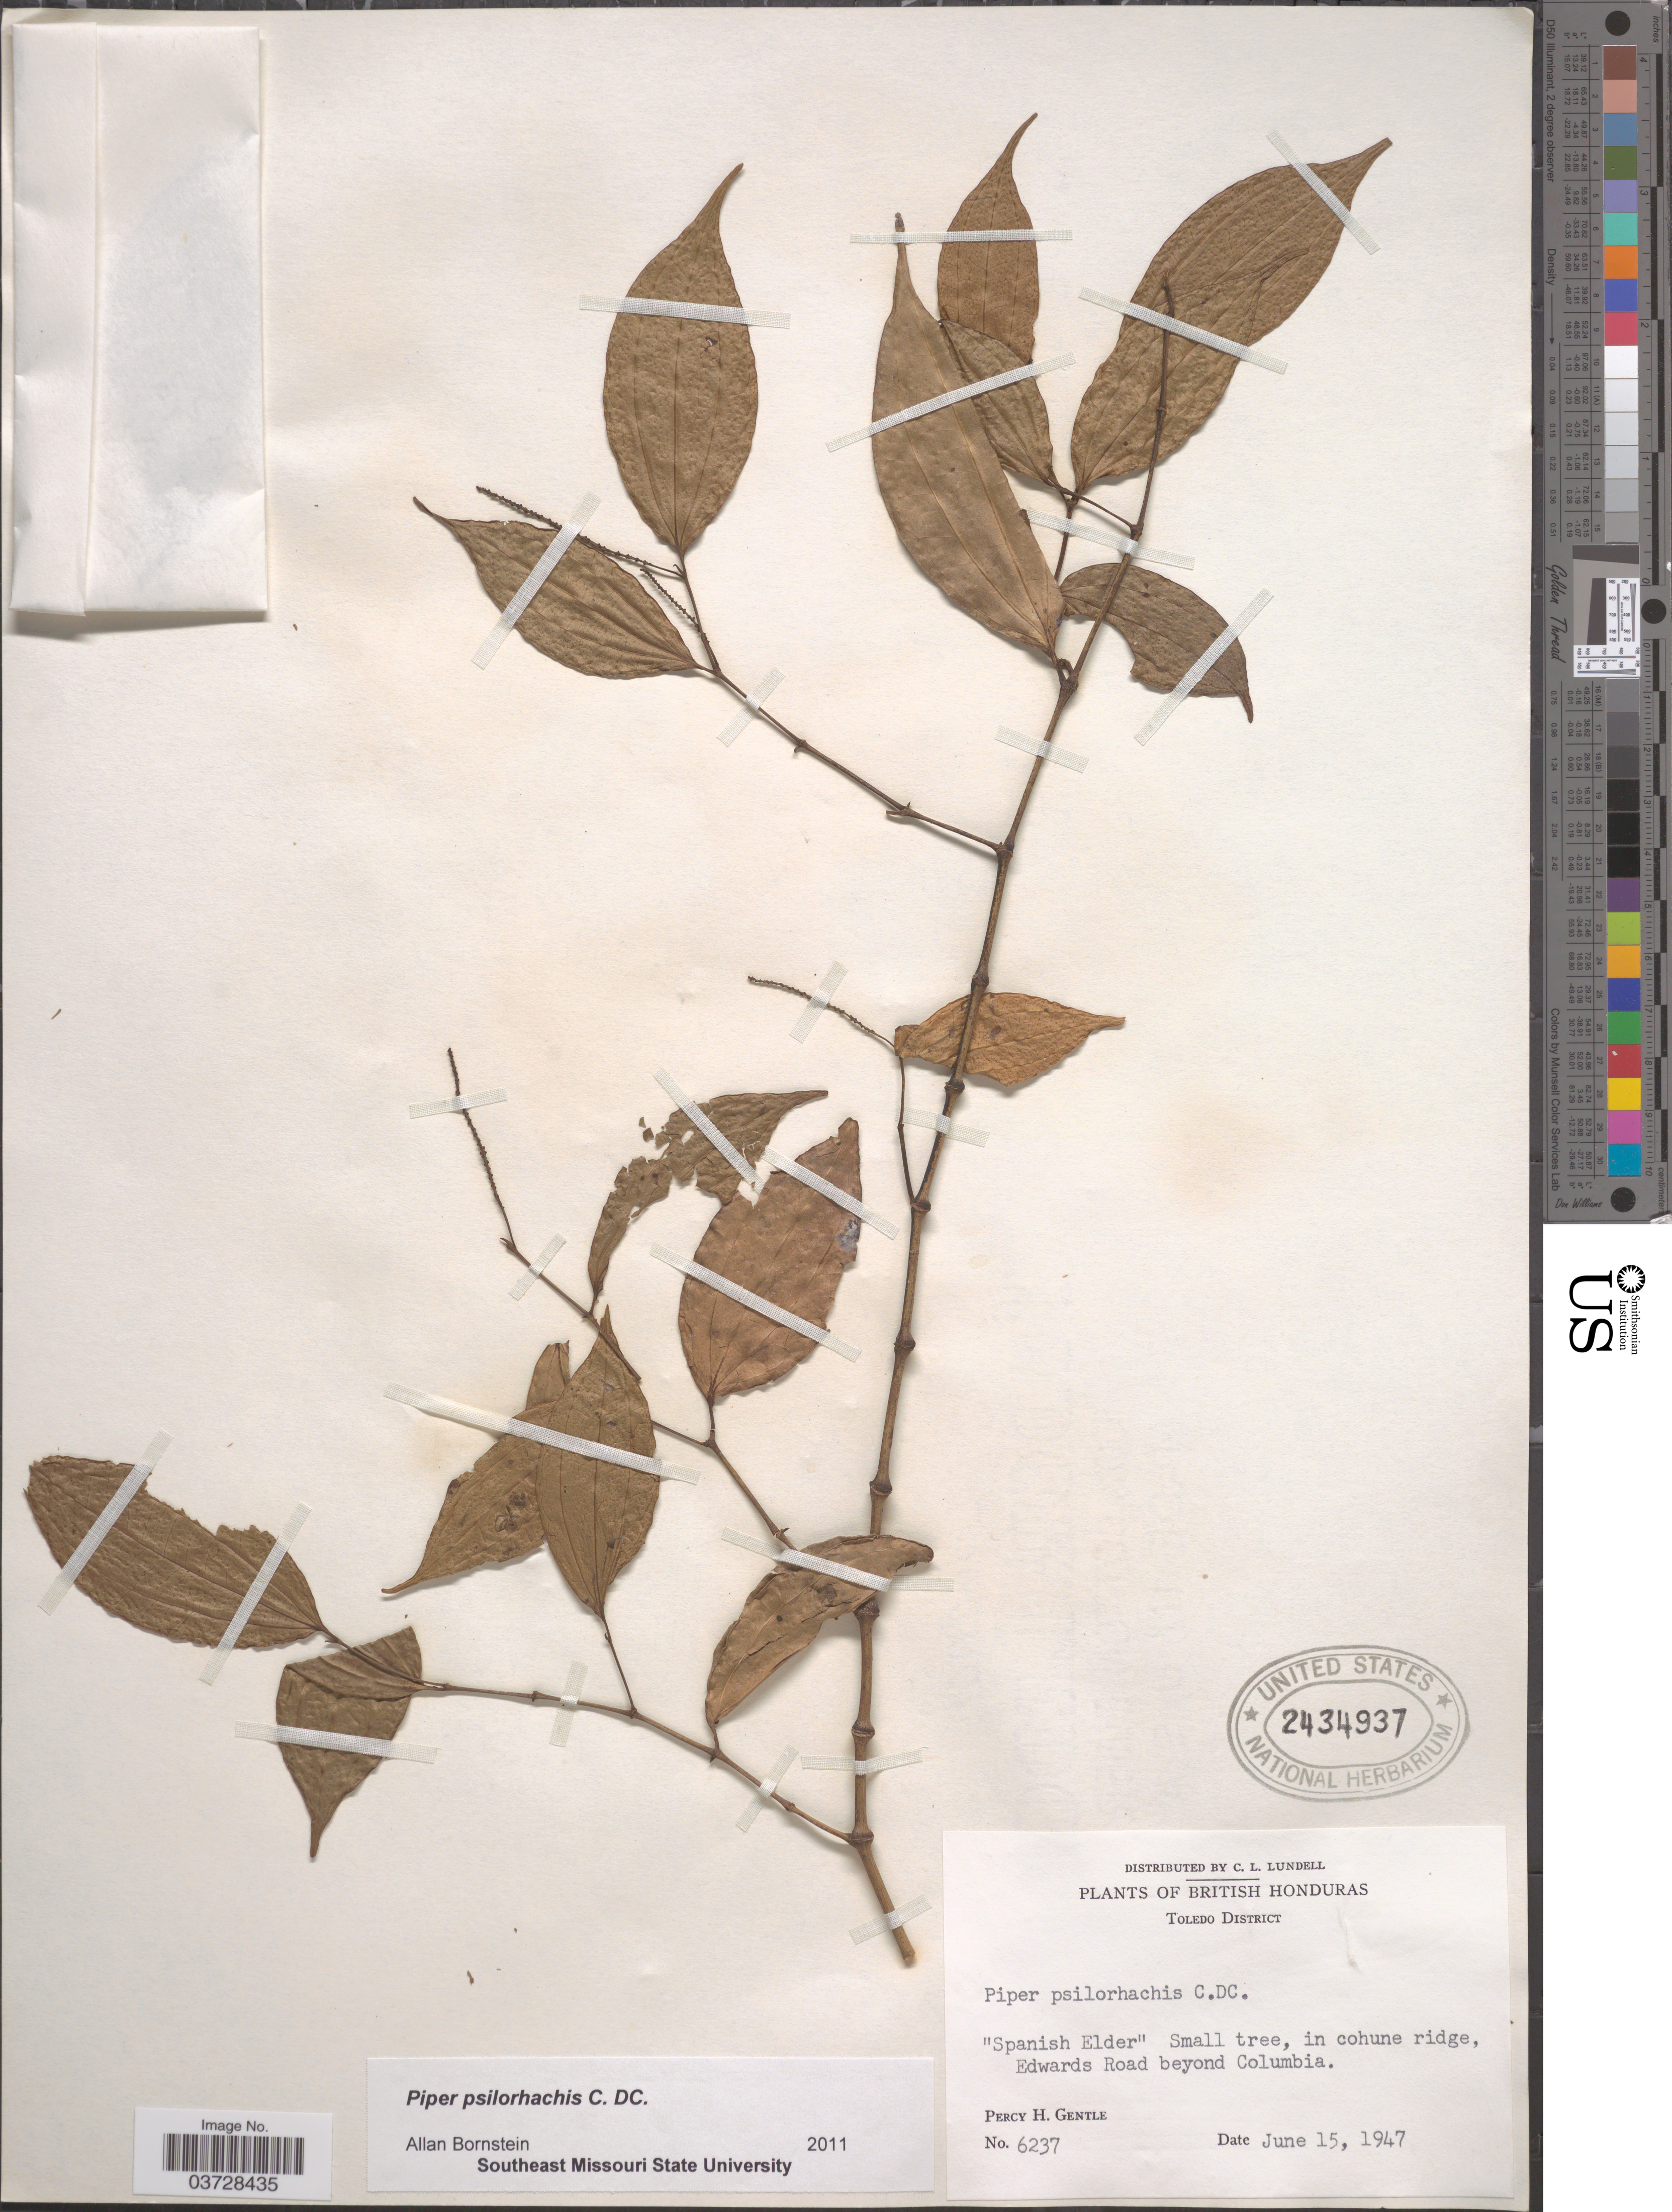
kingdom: Plantae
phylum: Tracheophyta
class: Magnoliopsida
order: Piperales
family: Piperaceae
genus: Piper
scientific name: Piper psilorhachis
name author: C. DC.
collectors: P. H. Gentle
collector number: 6237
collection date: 1947-06-15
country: Belize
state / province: Toledo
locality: British Honduras. Toledo District. Edwards Road beyond Columbia.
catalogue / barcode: US 2434937